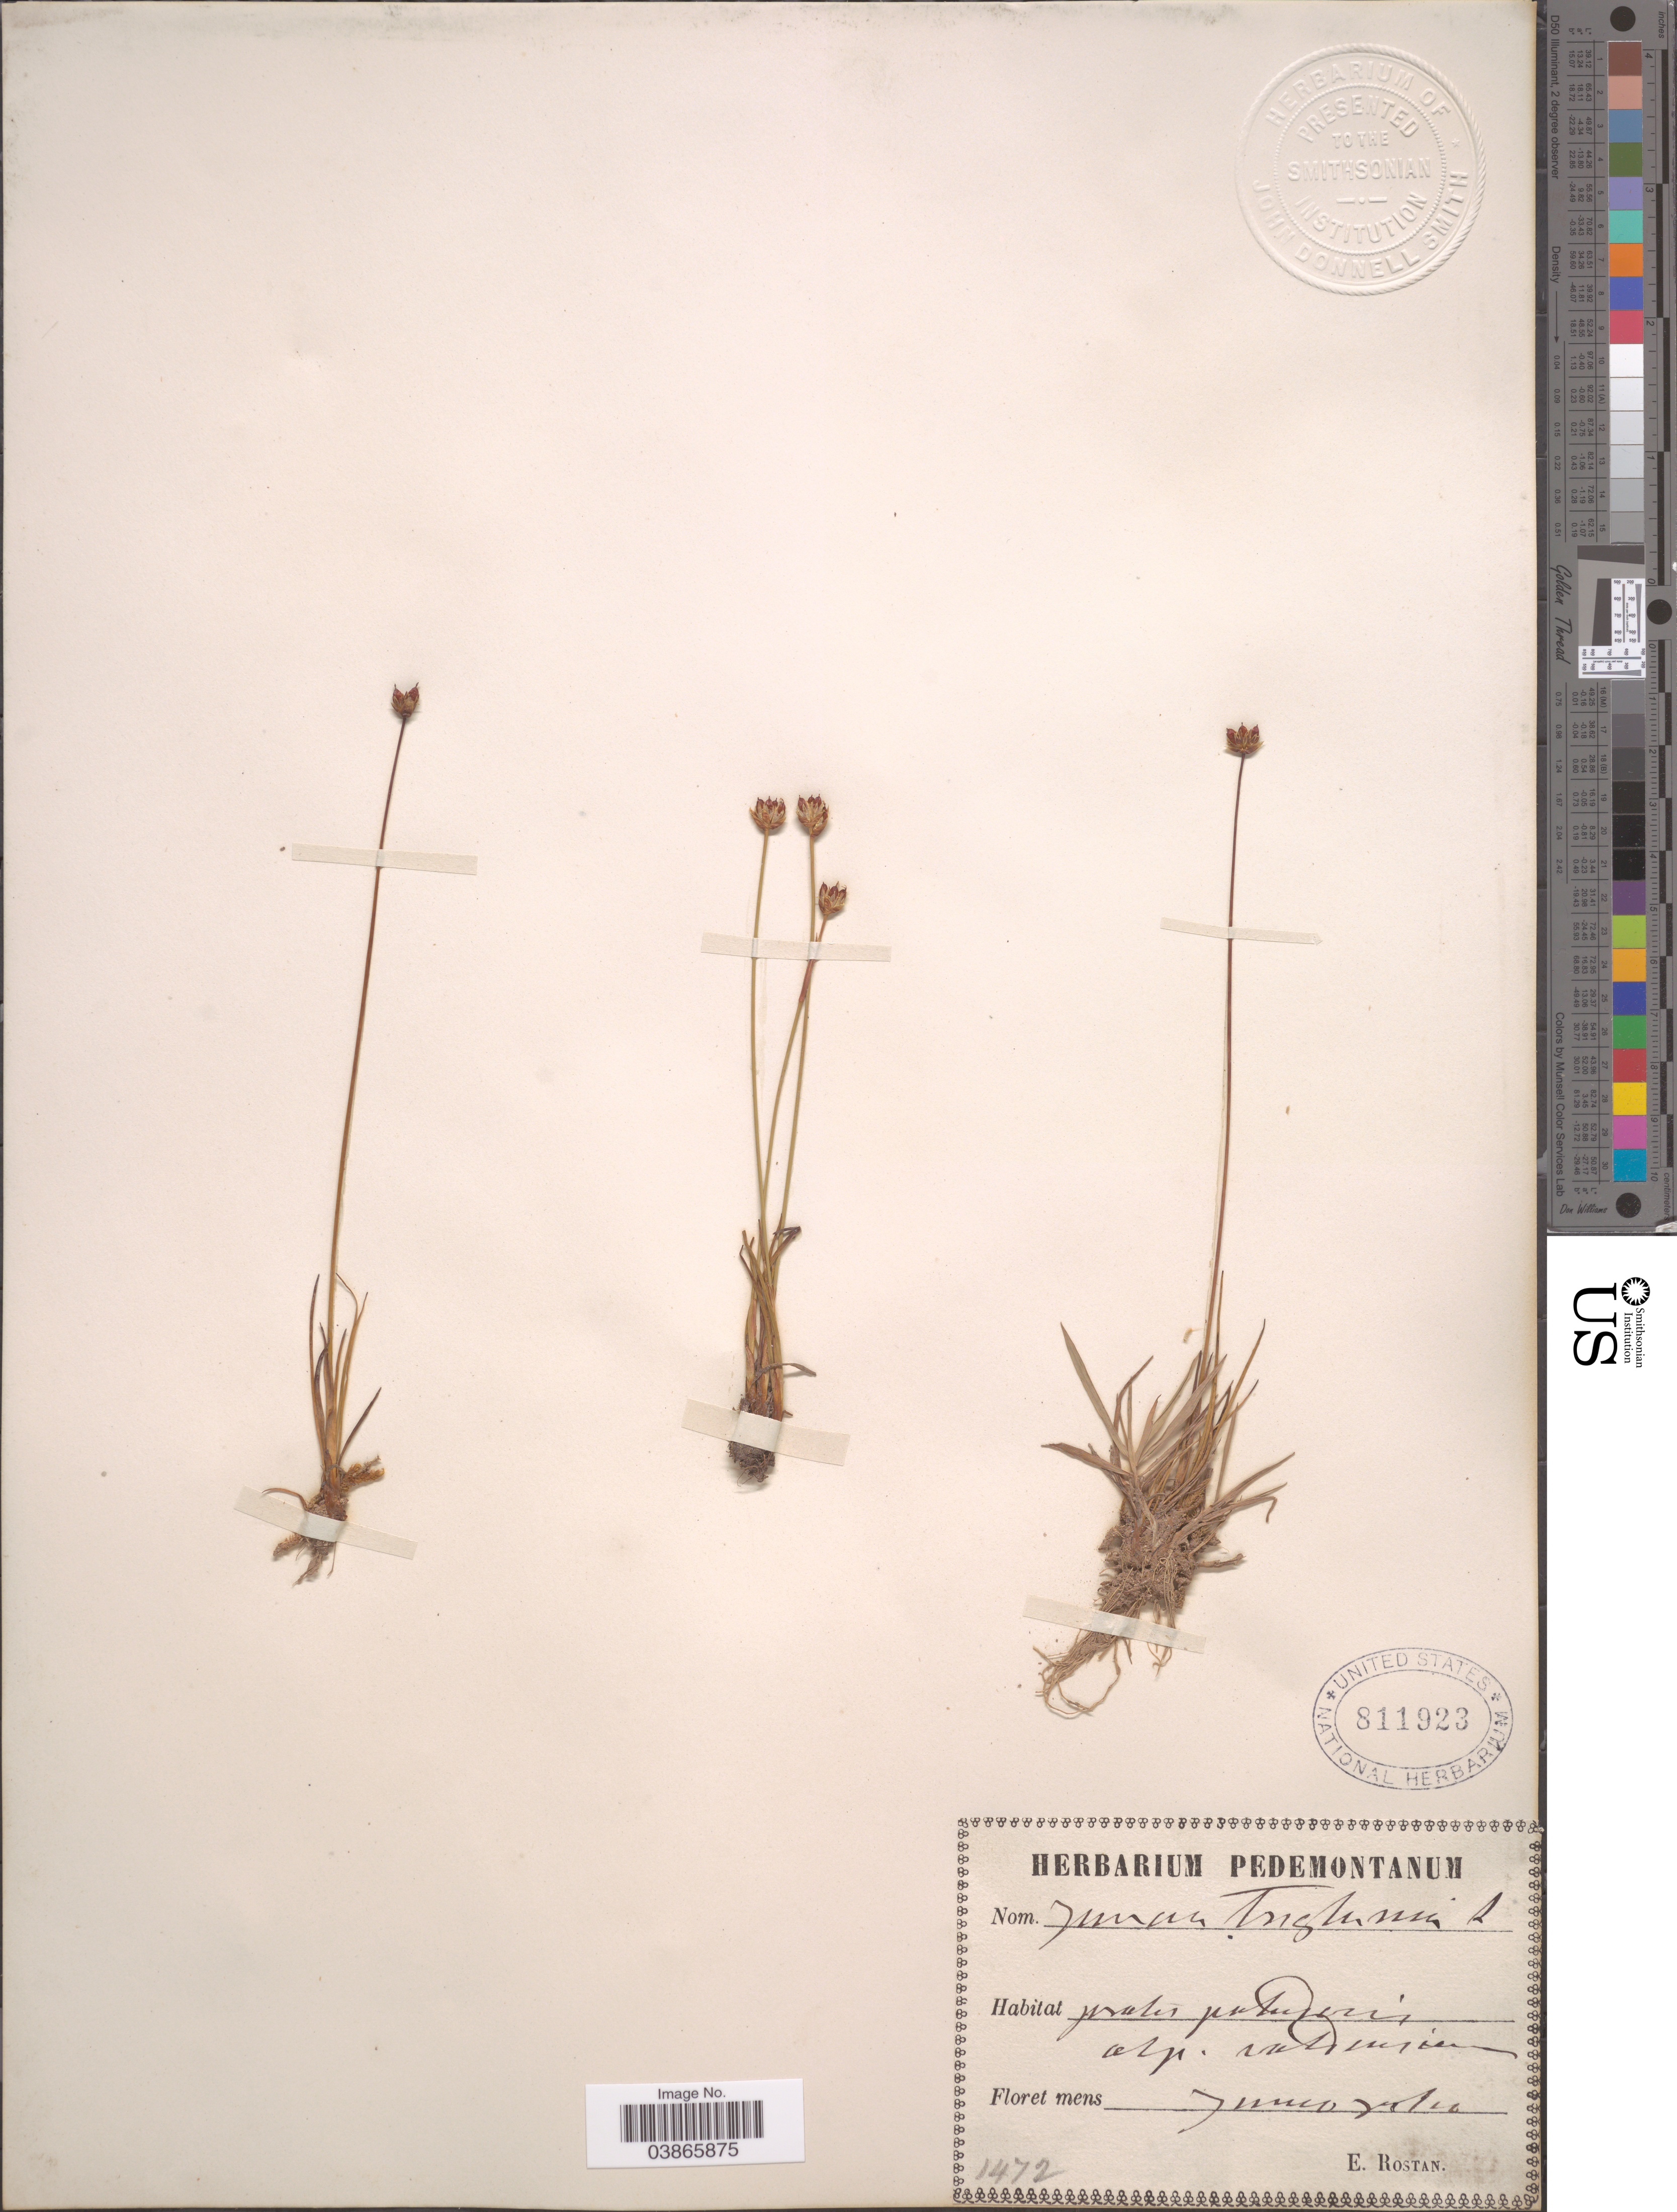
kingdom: Plantae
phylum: Tracheophyta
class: Liliopsida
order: Poales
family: Juncaceae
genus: Juncus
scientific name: Juncus triglumis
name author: L.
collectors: E. Rostan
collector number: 1472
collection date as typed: Transcribed d/m/y: 7/6/10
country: Italy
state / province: Piedmont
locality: Prates putu[illegible text] alp. [illegible text].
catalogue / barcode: US 811923